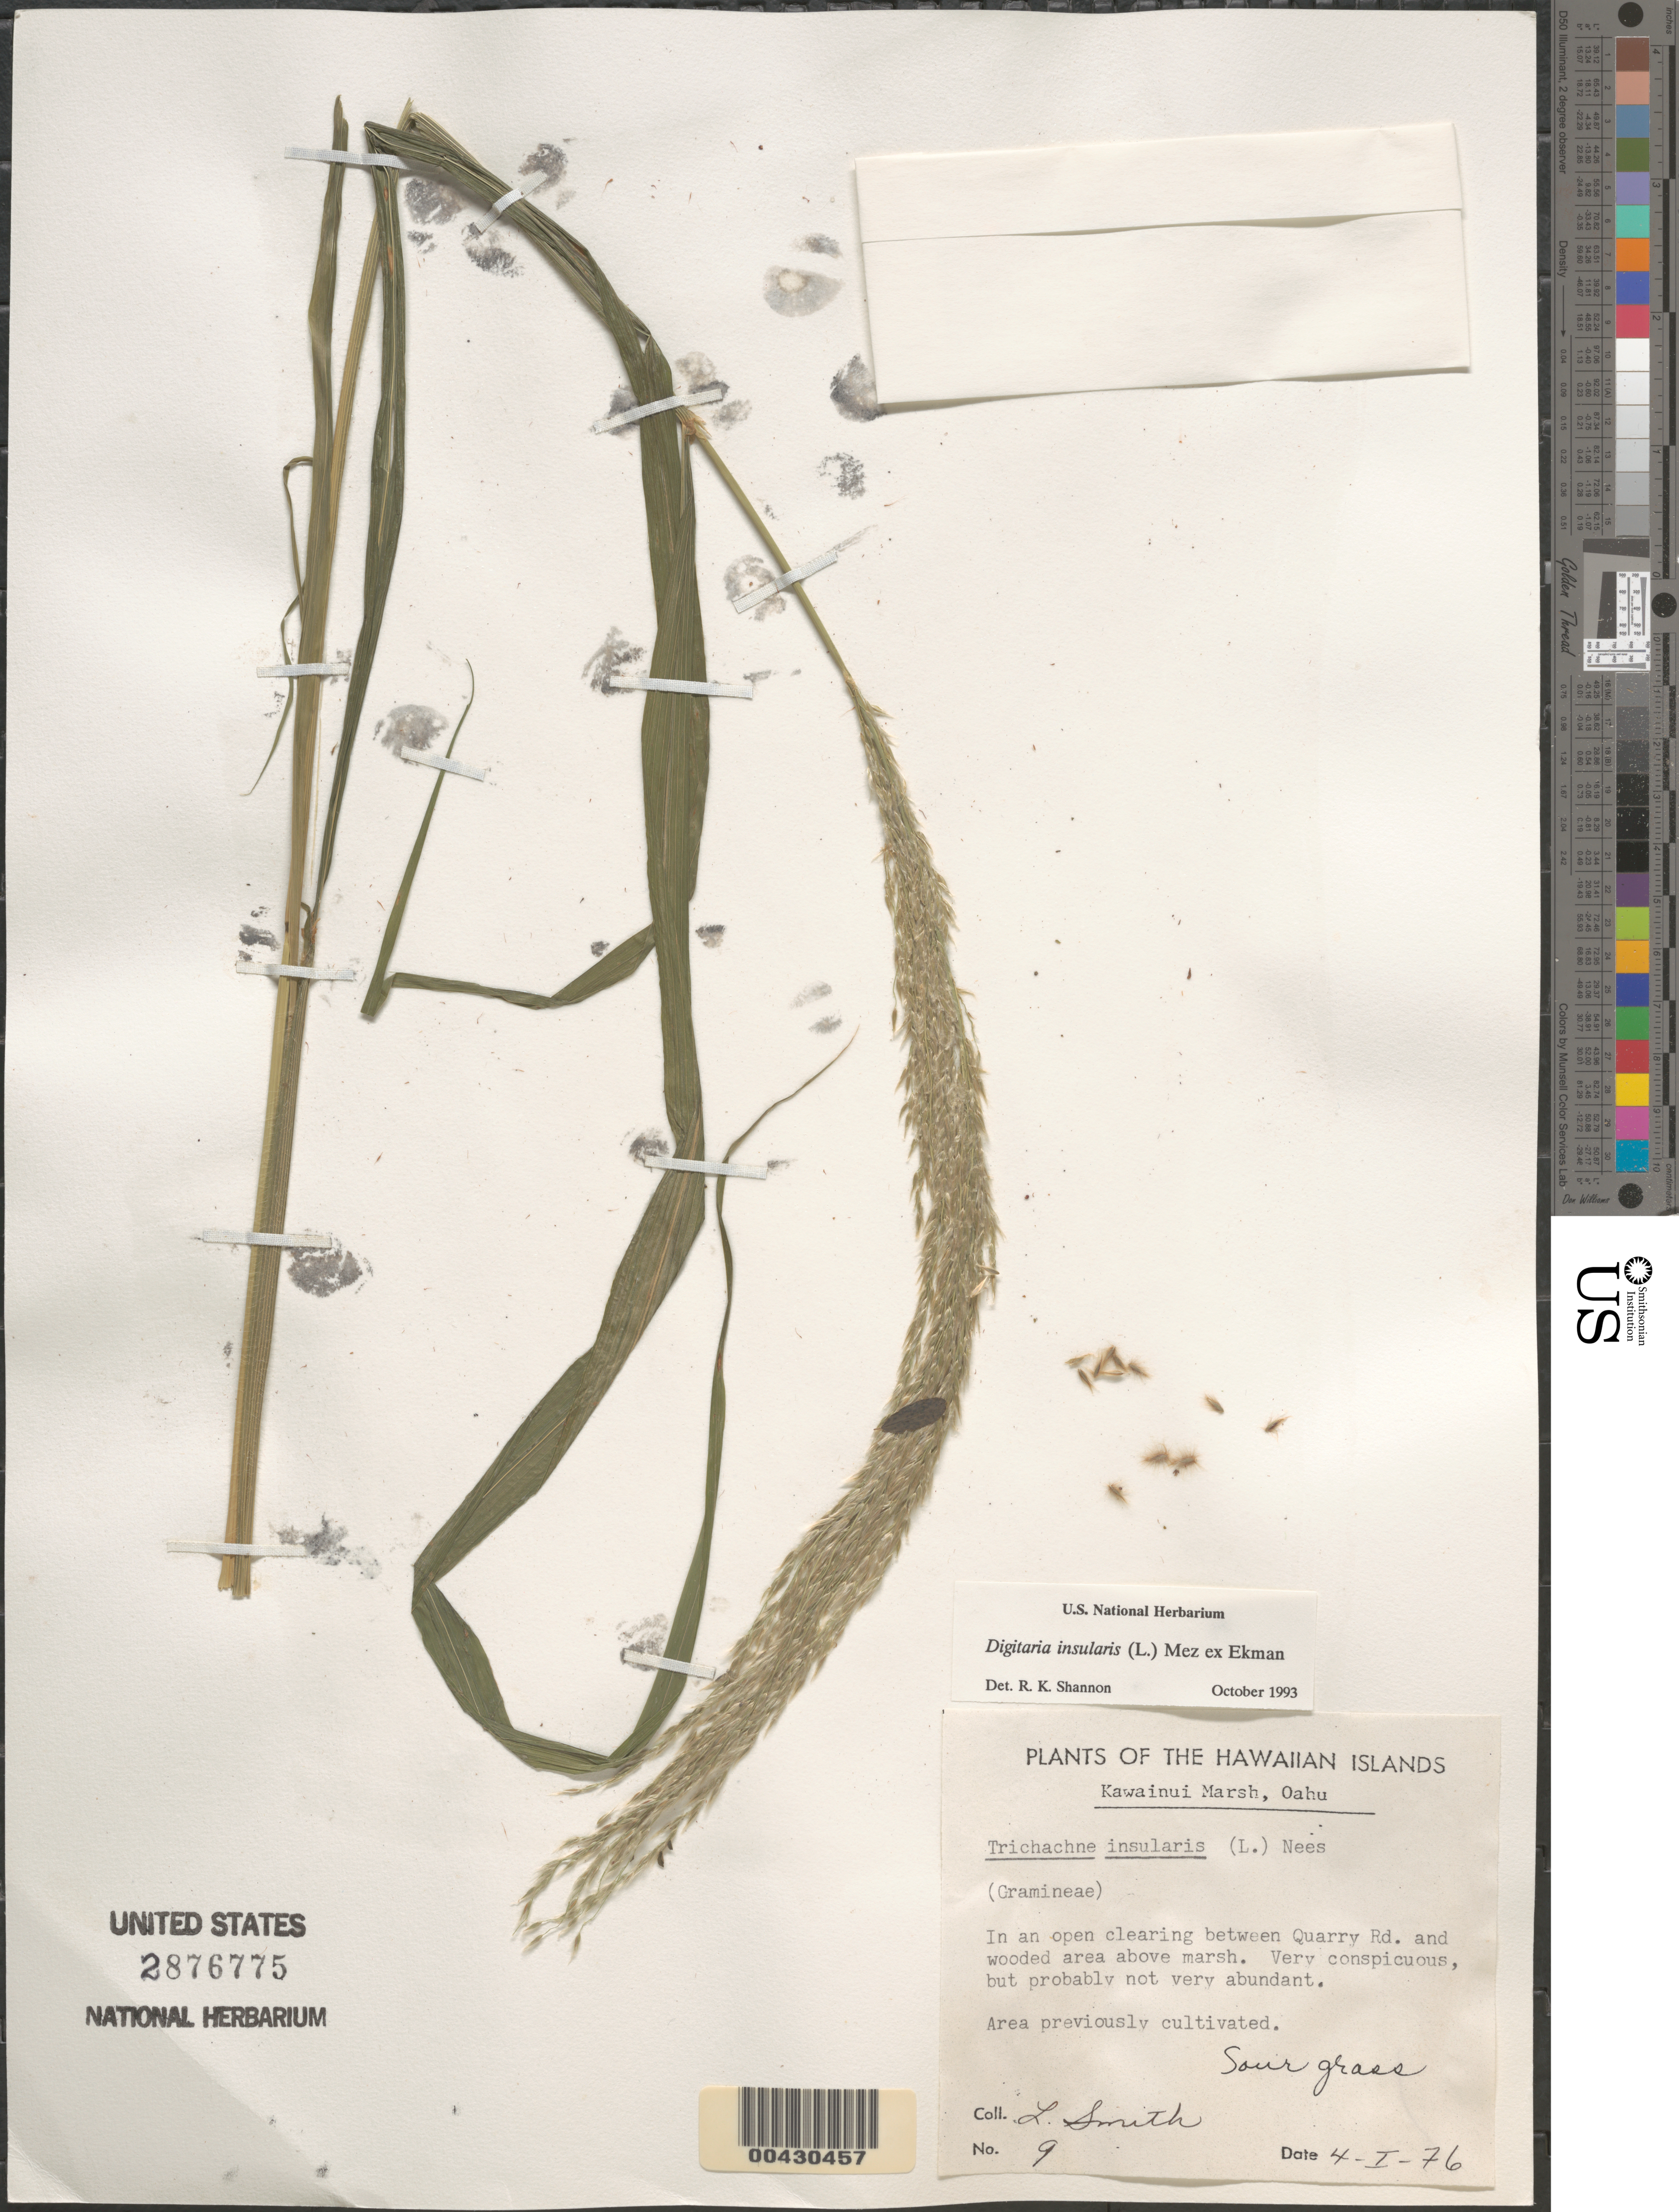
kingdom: Plantae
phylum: Tracheophyta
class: Liliopsida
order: Poales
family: Poaceae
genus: Digitaria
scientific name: Digitaria insularis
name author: (L.) Fedde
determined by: Shannon, R. K., (UNITED STATES)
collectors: L. Smith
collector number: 9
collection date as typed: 4 Jan 1976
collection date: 1976-01-04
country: United States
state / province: Hawaii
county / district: Honolulu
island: Oahu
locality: Kawainui Marsh, between Quarry Road and wooded area above marsh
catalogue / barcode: US 2876775